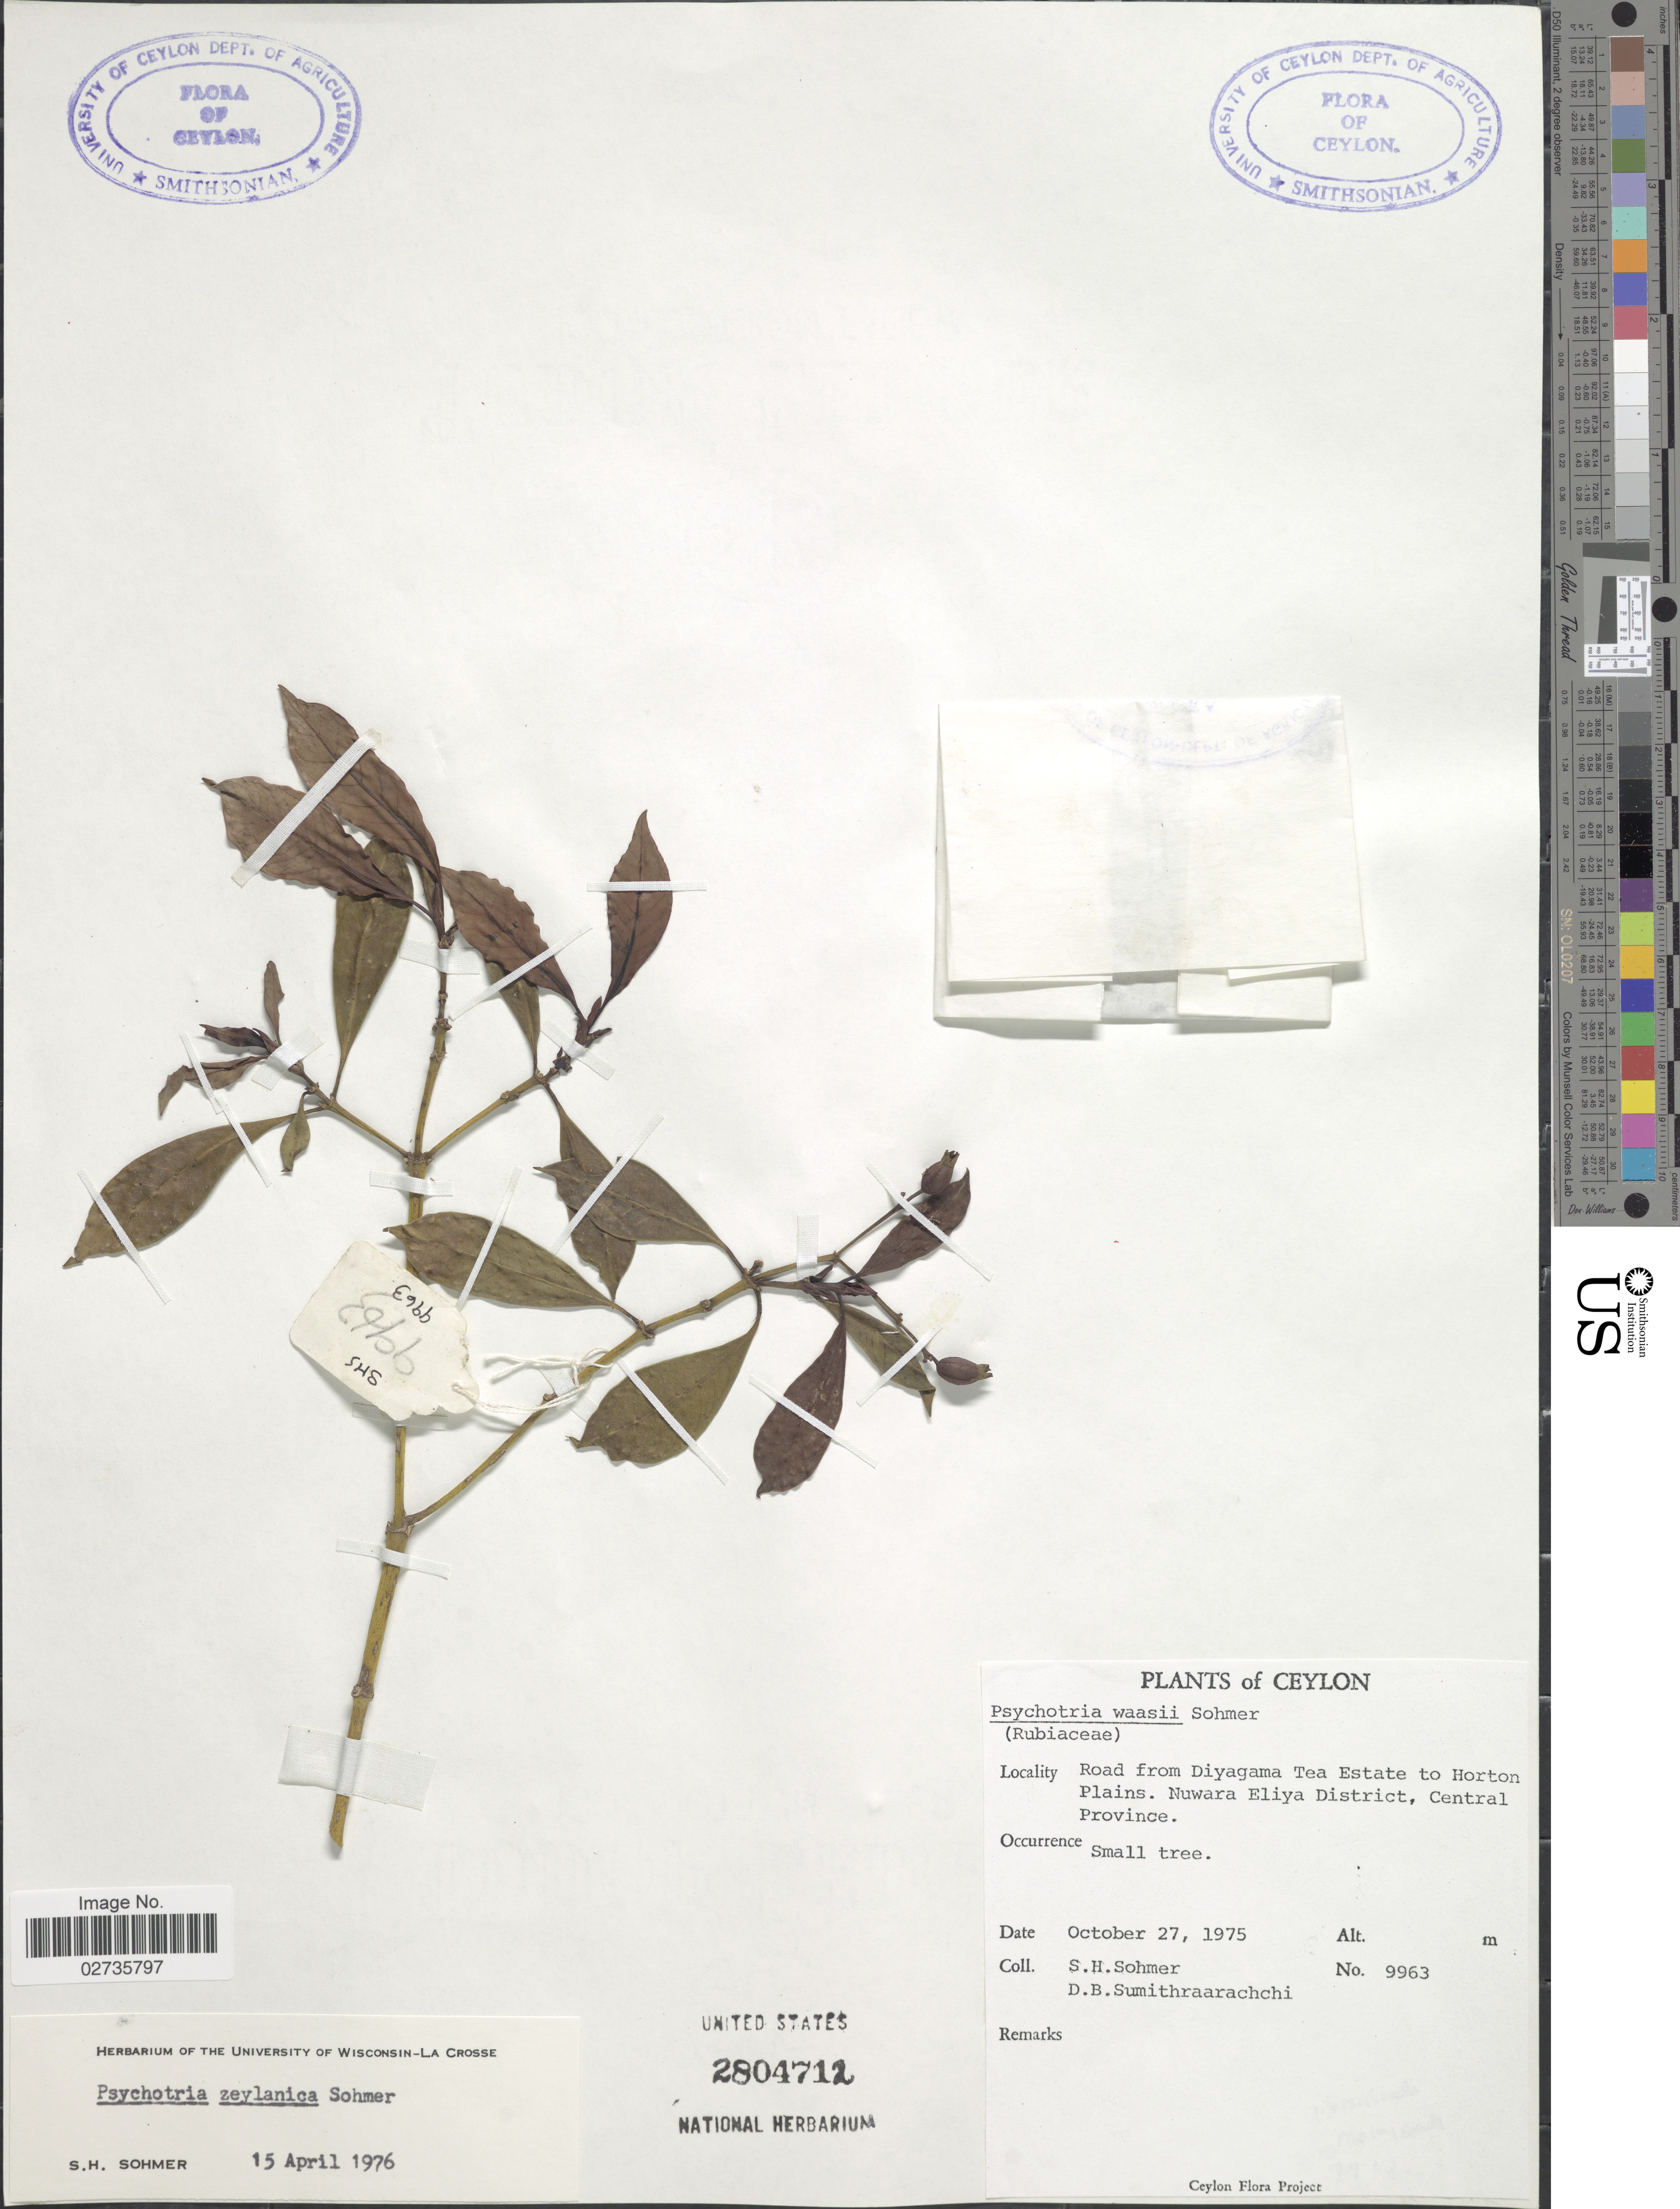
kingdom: Plantae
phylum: Tracheophyta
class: Magnoliopsida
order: Gentianales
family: Rubiaceae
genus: Psychotria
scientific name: Psychotria zeylanica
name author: Sohmer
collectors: S. H. Sohmer & D. B. Sumithraarachchi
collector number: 9963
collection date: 1975-10-27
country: Sri Lanka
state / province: Central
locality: Ceylon, Road from Diyagama Tea Estate to Horton Plains. Nuwara Eliya District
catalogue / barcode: US 2804712